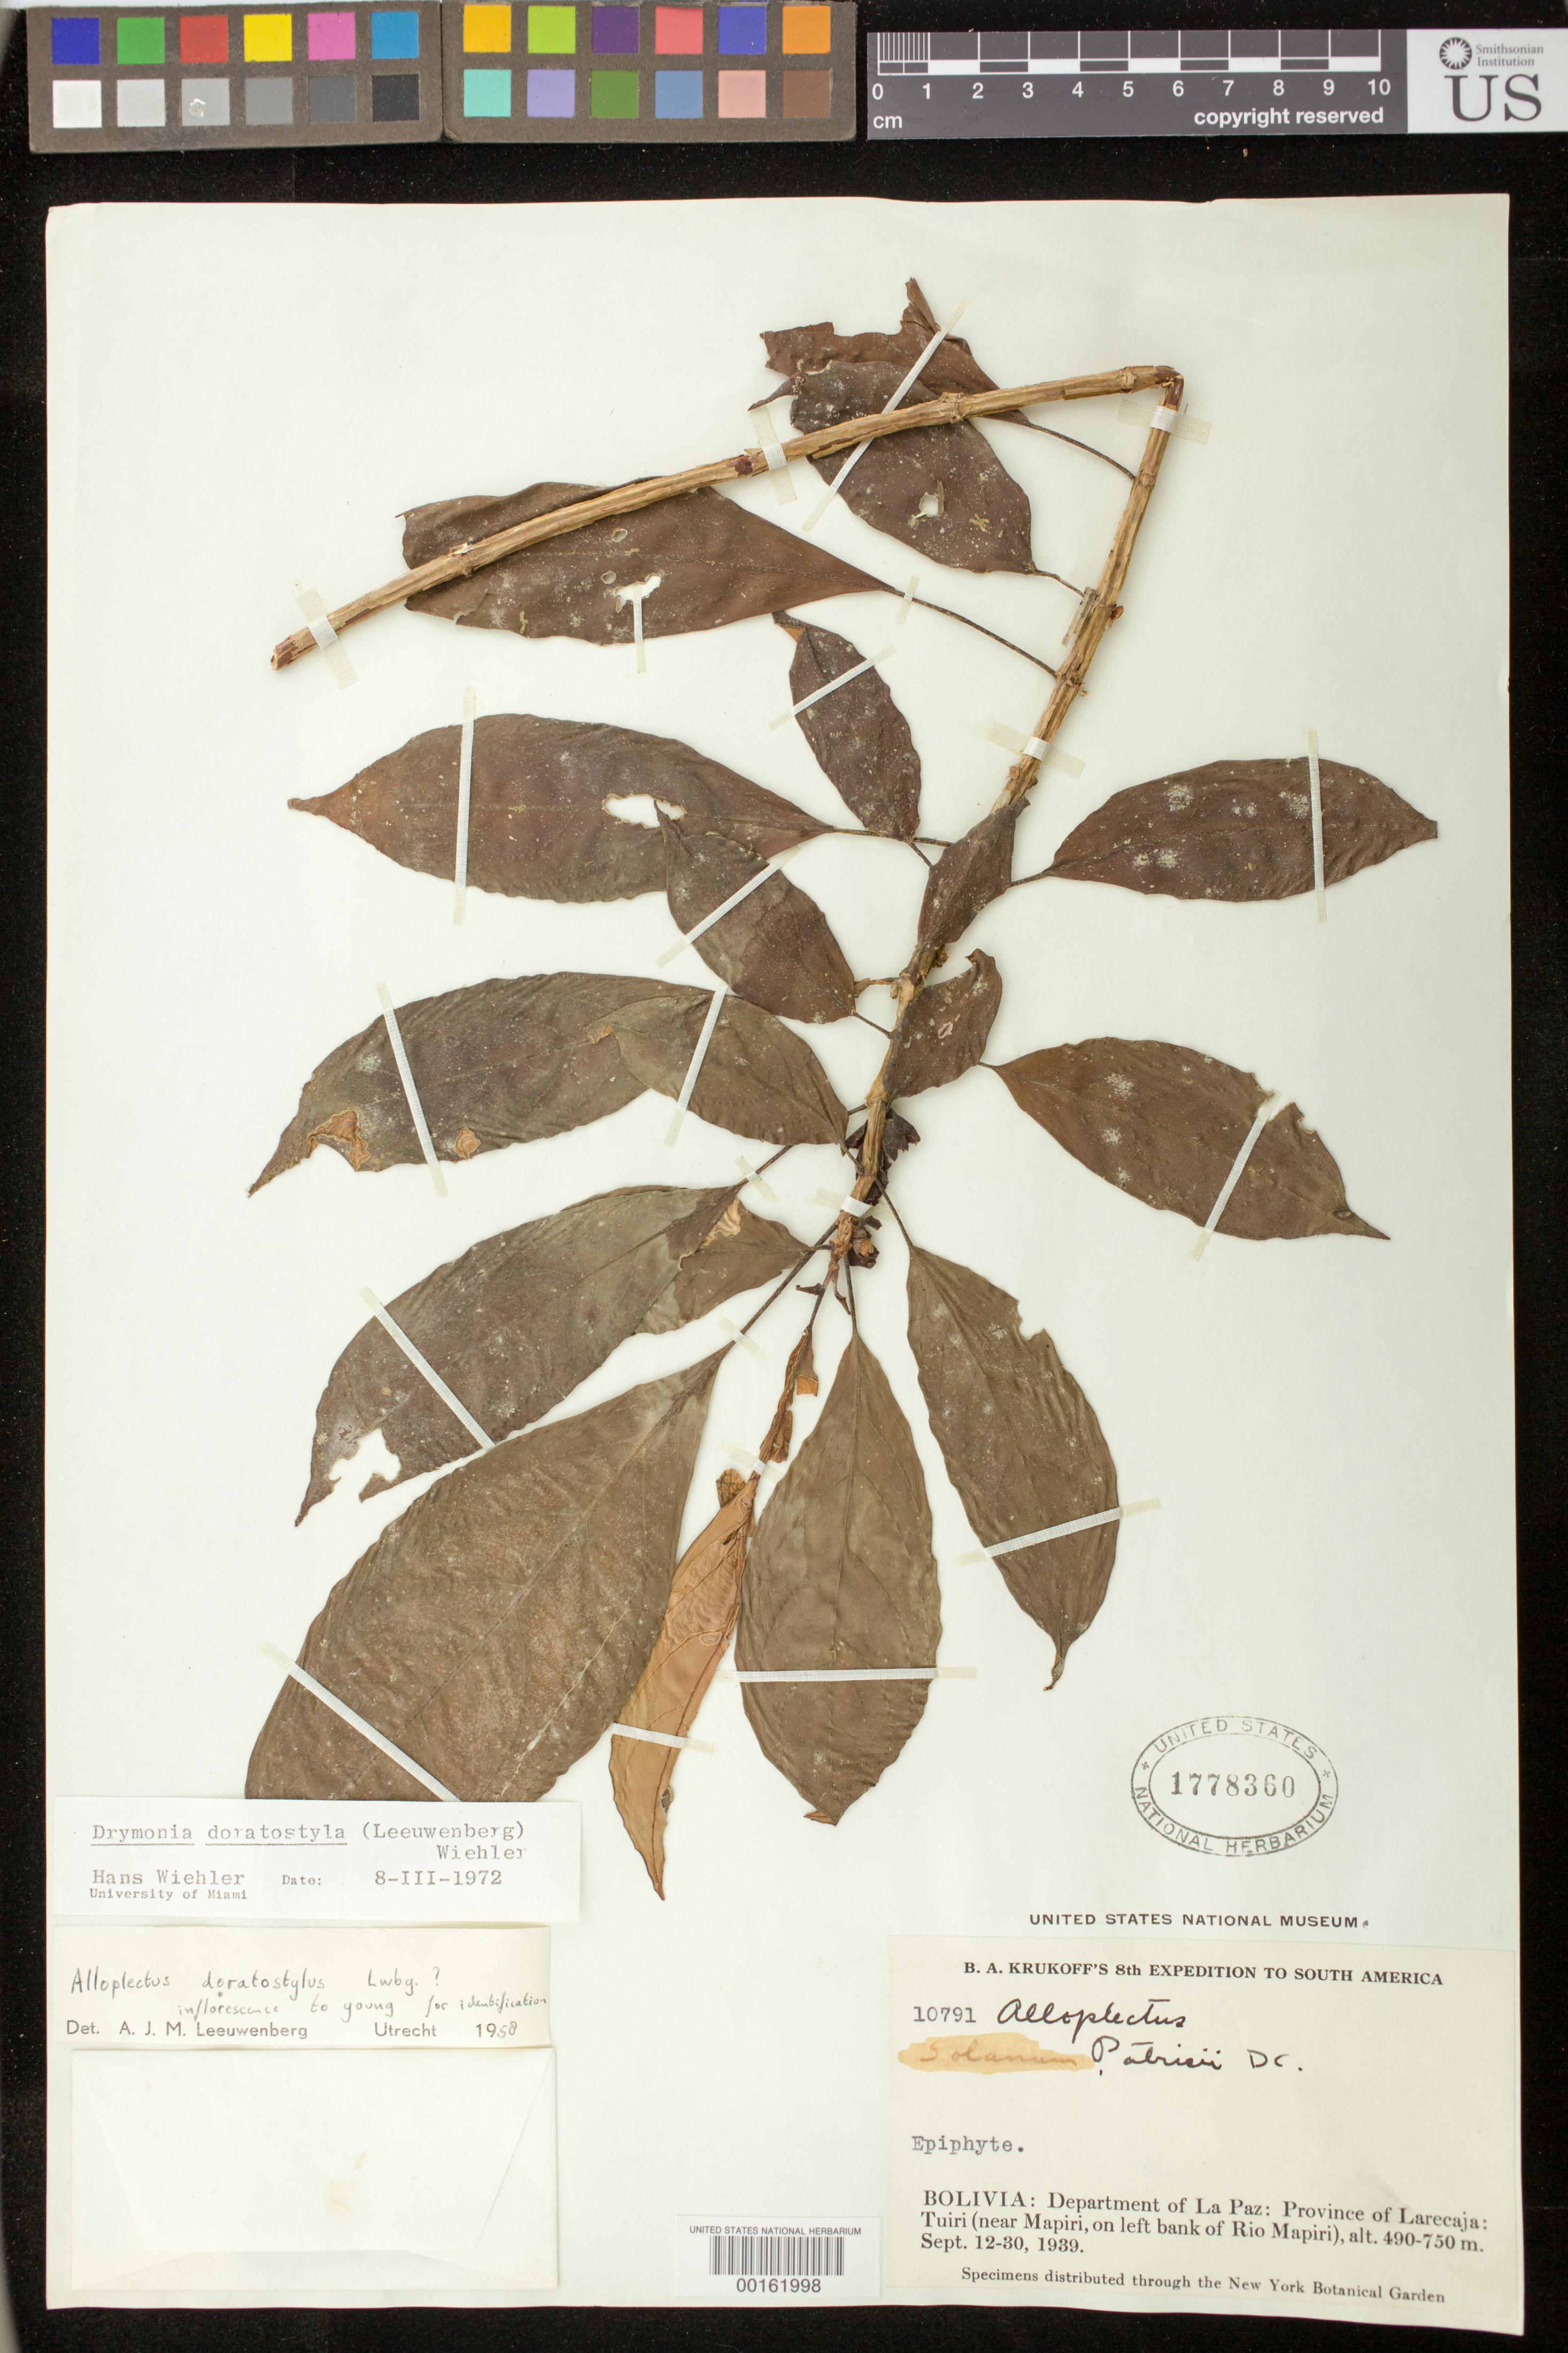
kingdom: Plantae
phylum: Tracheophyta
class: Magnoliopsida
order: Lamiales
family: Gesneriaceae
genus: Drymonia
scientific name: Drymonia doratostyla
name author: (Leeuwenb.) Wiehler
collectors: B. A. Krukoff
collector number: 10791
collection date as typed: Sep 1939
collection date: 1939-09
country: Bolivia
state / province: La Paz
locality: Prov. Larecaja, Tuiri (near Mapiri, on left bank of Rio Mapiri)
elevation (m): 490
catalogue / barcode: US 1778360